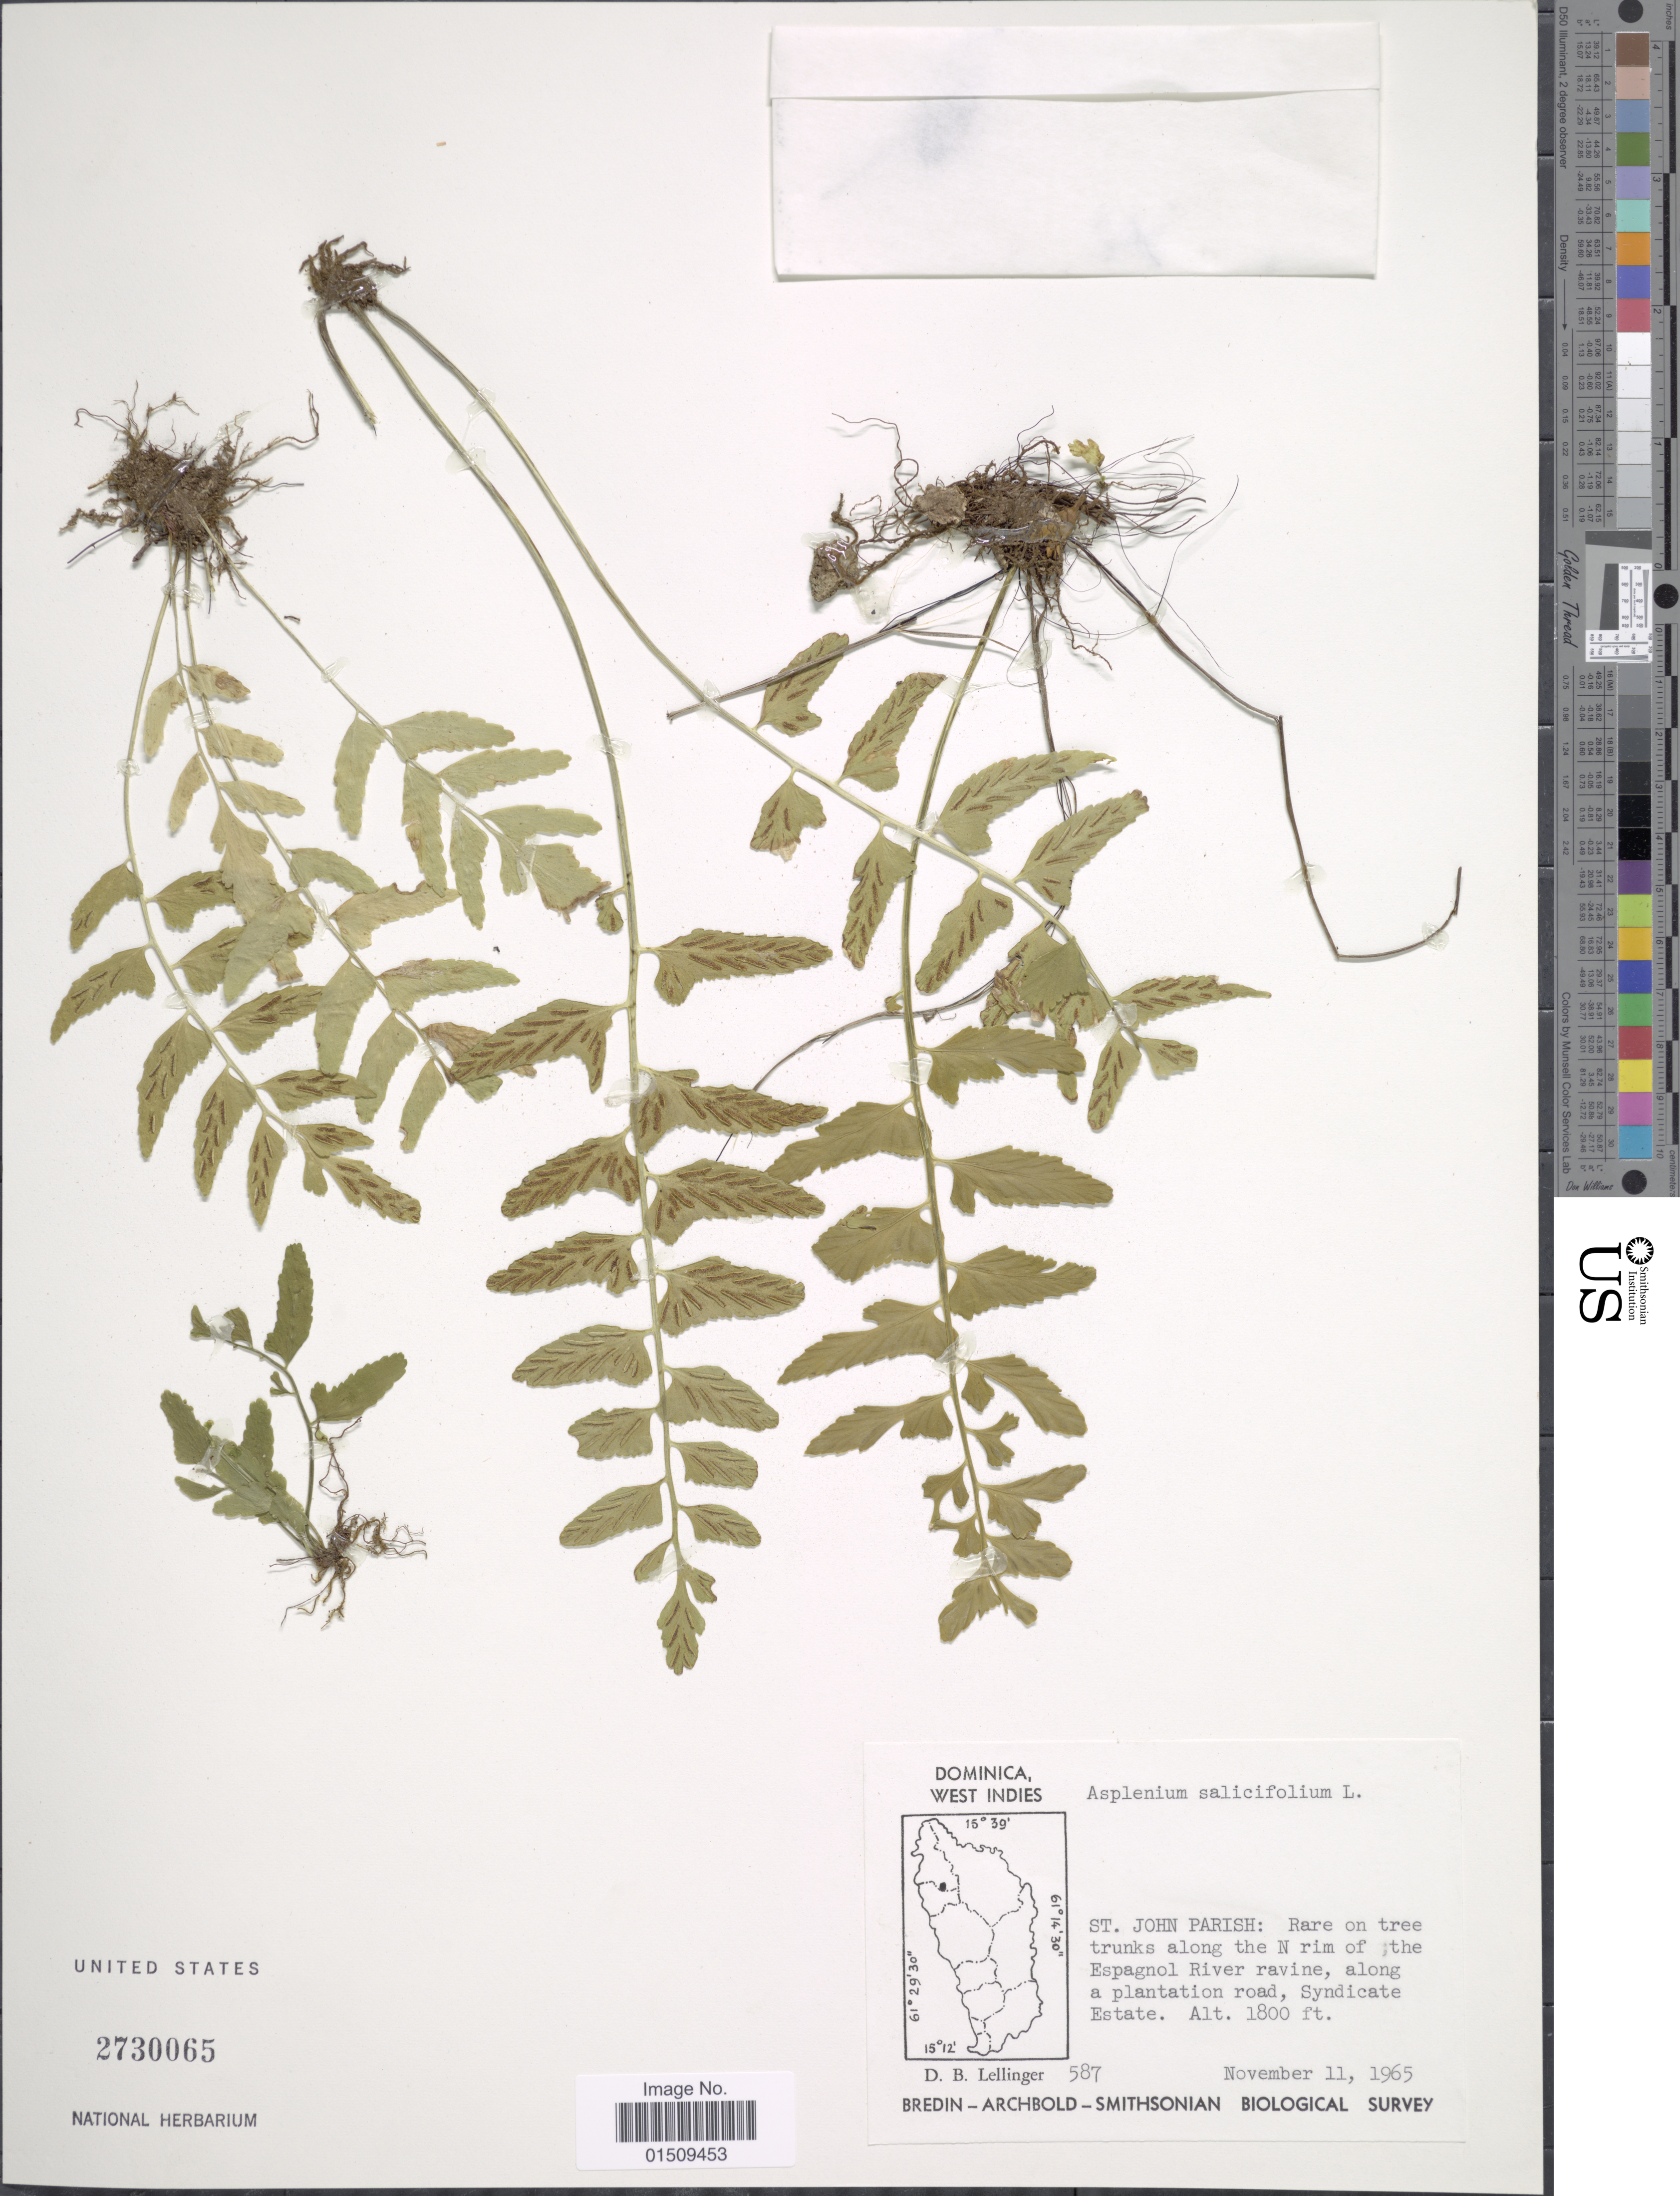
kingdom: Plantae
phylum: Tracheophyta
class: Polypodiopsida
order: Polypodiales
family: Aspleniaceae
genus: Asplenium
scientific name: Asplenium salicifolium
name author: L.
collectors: D. B. Lellinger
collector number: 587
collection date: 1965-11-11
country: Dominica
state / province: St. John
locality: Dominica, West Indies. St. John Parish: Rare on tree trunks along the N rim of the Espagnol River ravine, along a plantation road, Syndicate Estate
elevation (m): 549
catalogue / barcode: US 2730065